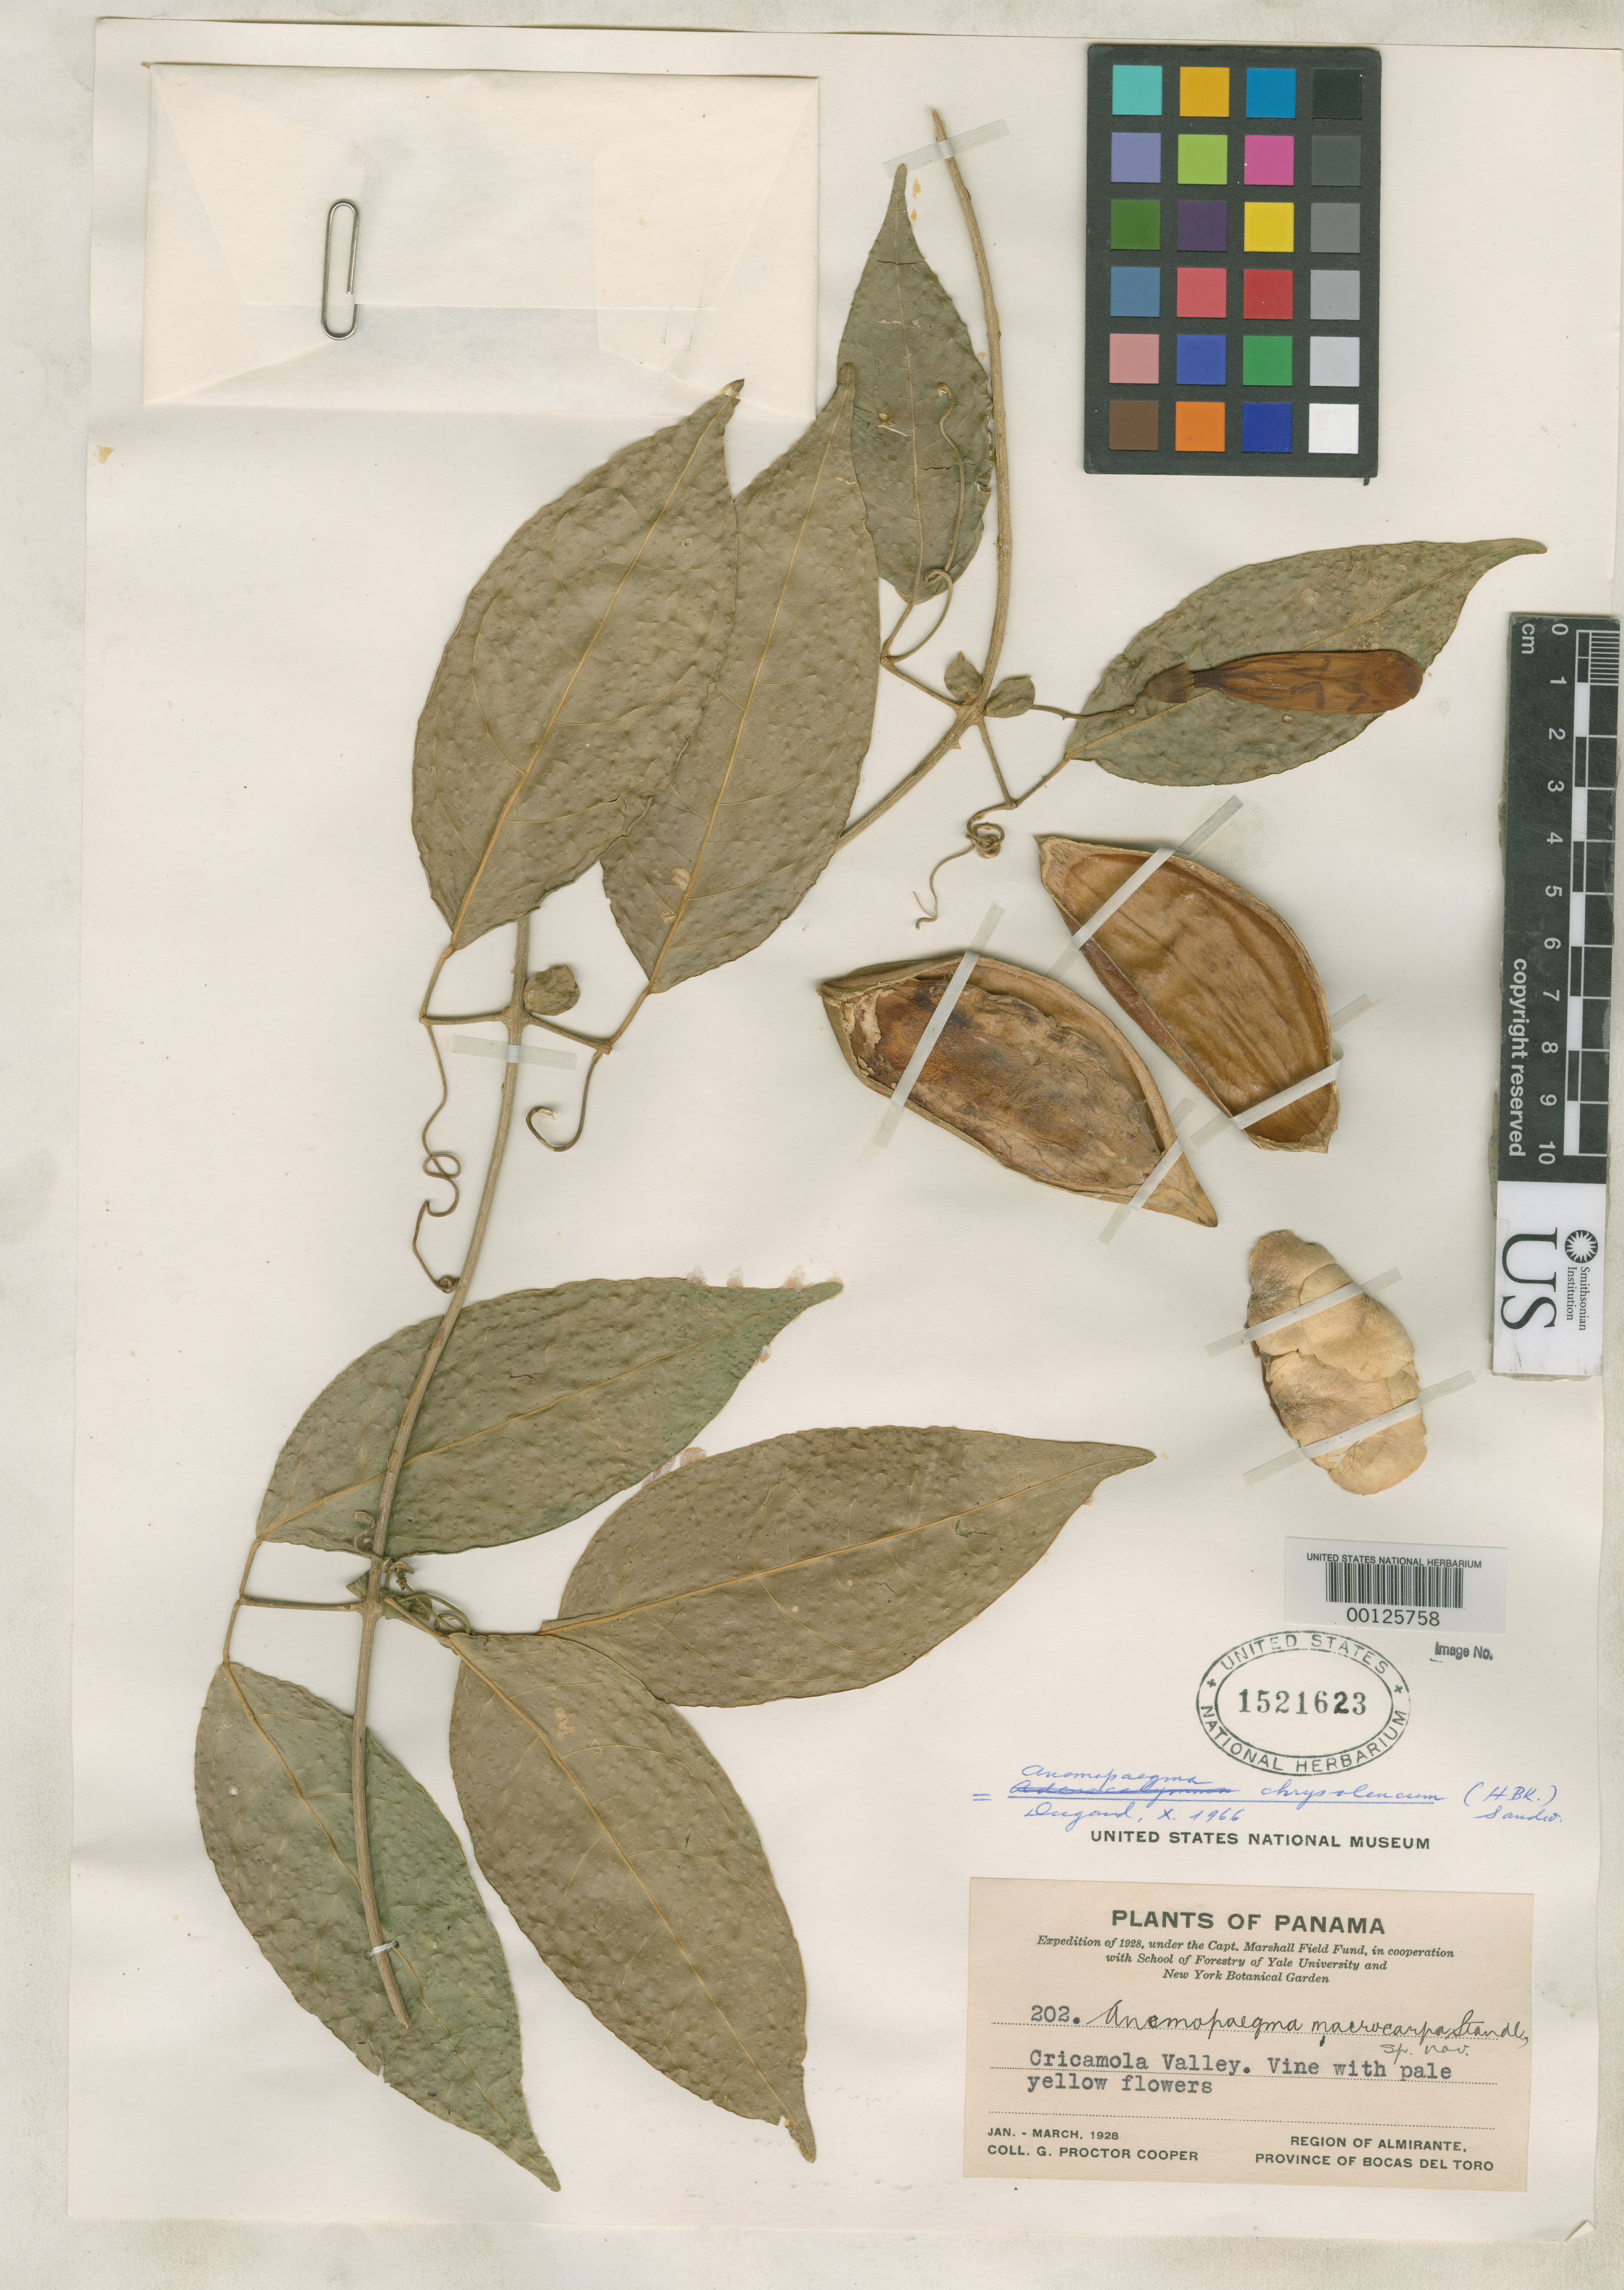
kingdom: Plantae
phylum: Tracheophyta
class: Magnoliopsida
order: Lamiales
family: Bignoniaceae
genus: Anemopaegma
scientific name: Anemopaegma macrocarpa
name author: Standl.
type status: Type Collection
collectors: G. Cooper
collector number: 212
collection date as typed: Jan 1928 to -- Mar 1928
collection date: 1928-01/1928-03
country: Panama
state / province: Bocas del Toro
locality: Almirante region.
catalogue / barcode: US 1521623